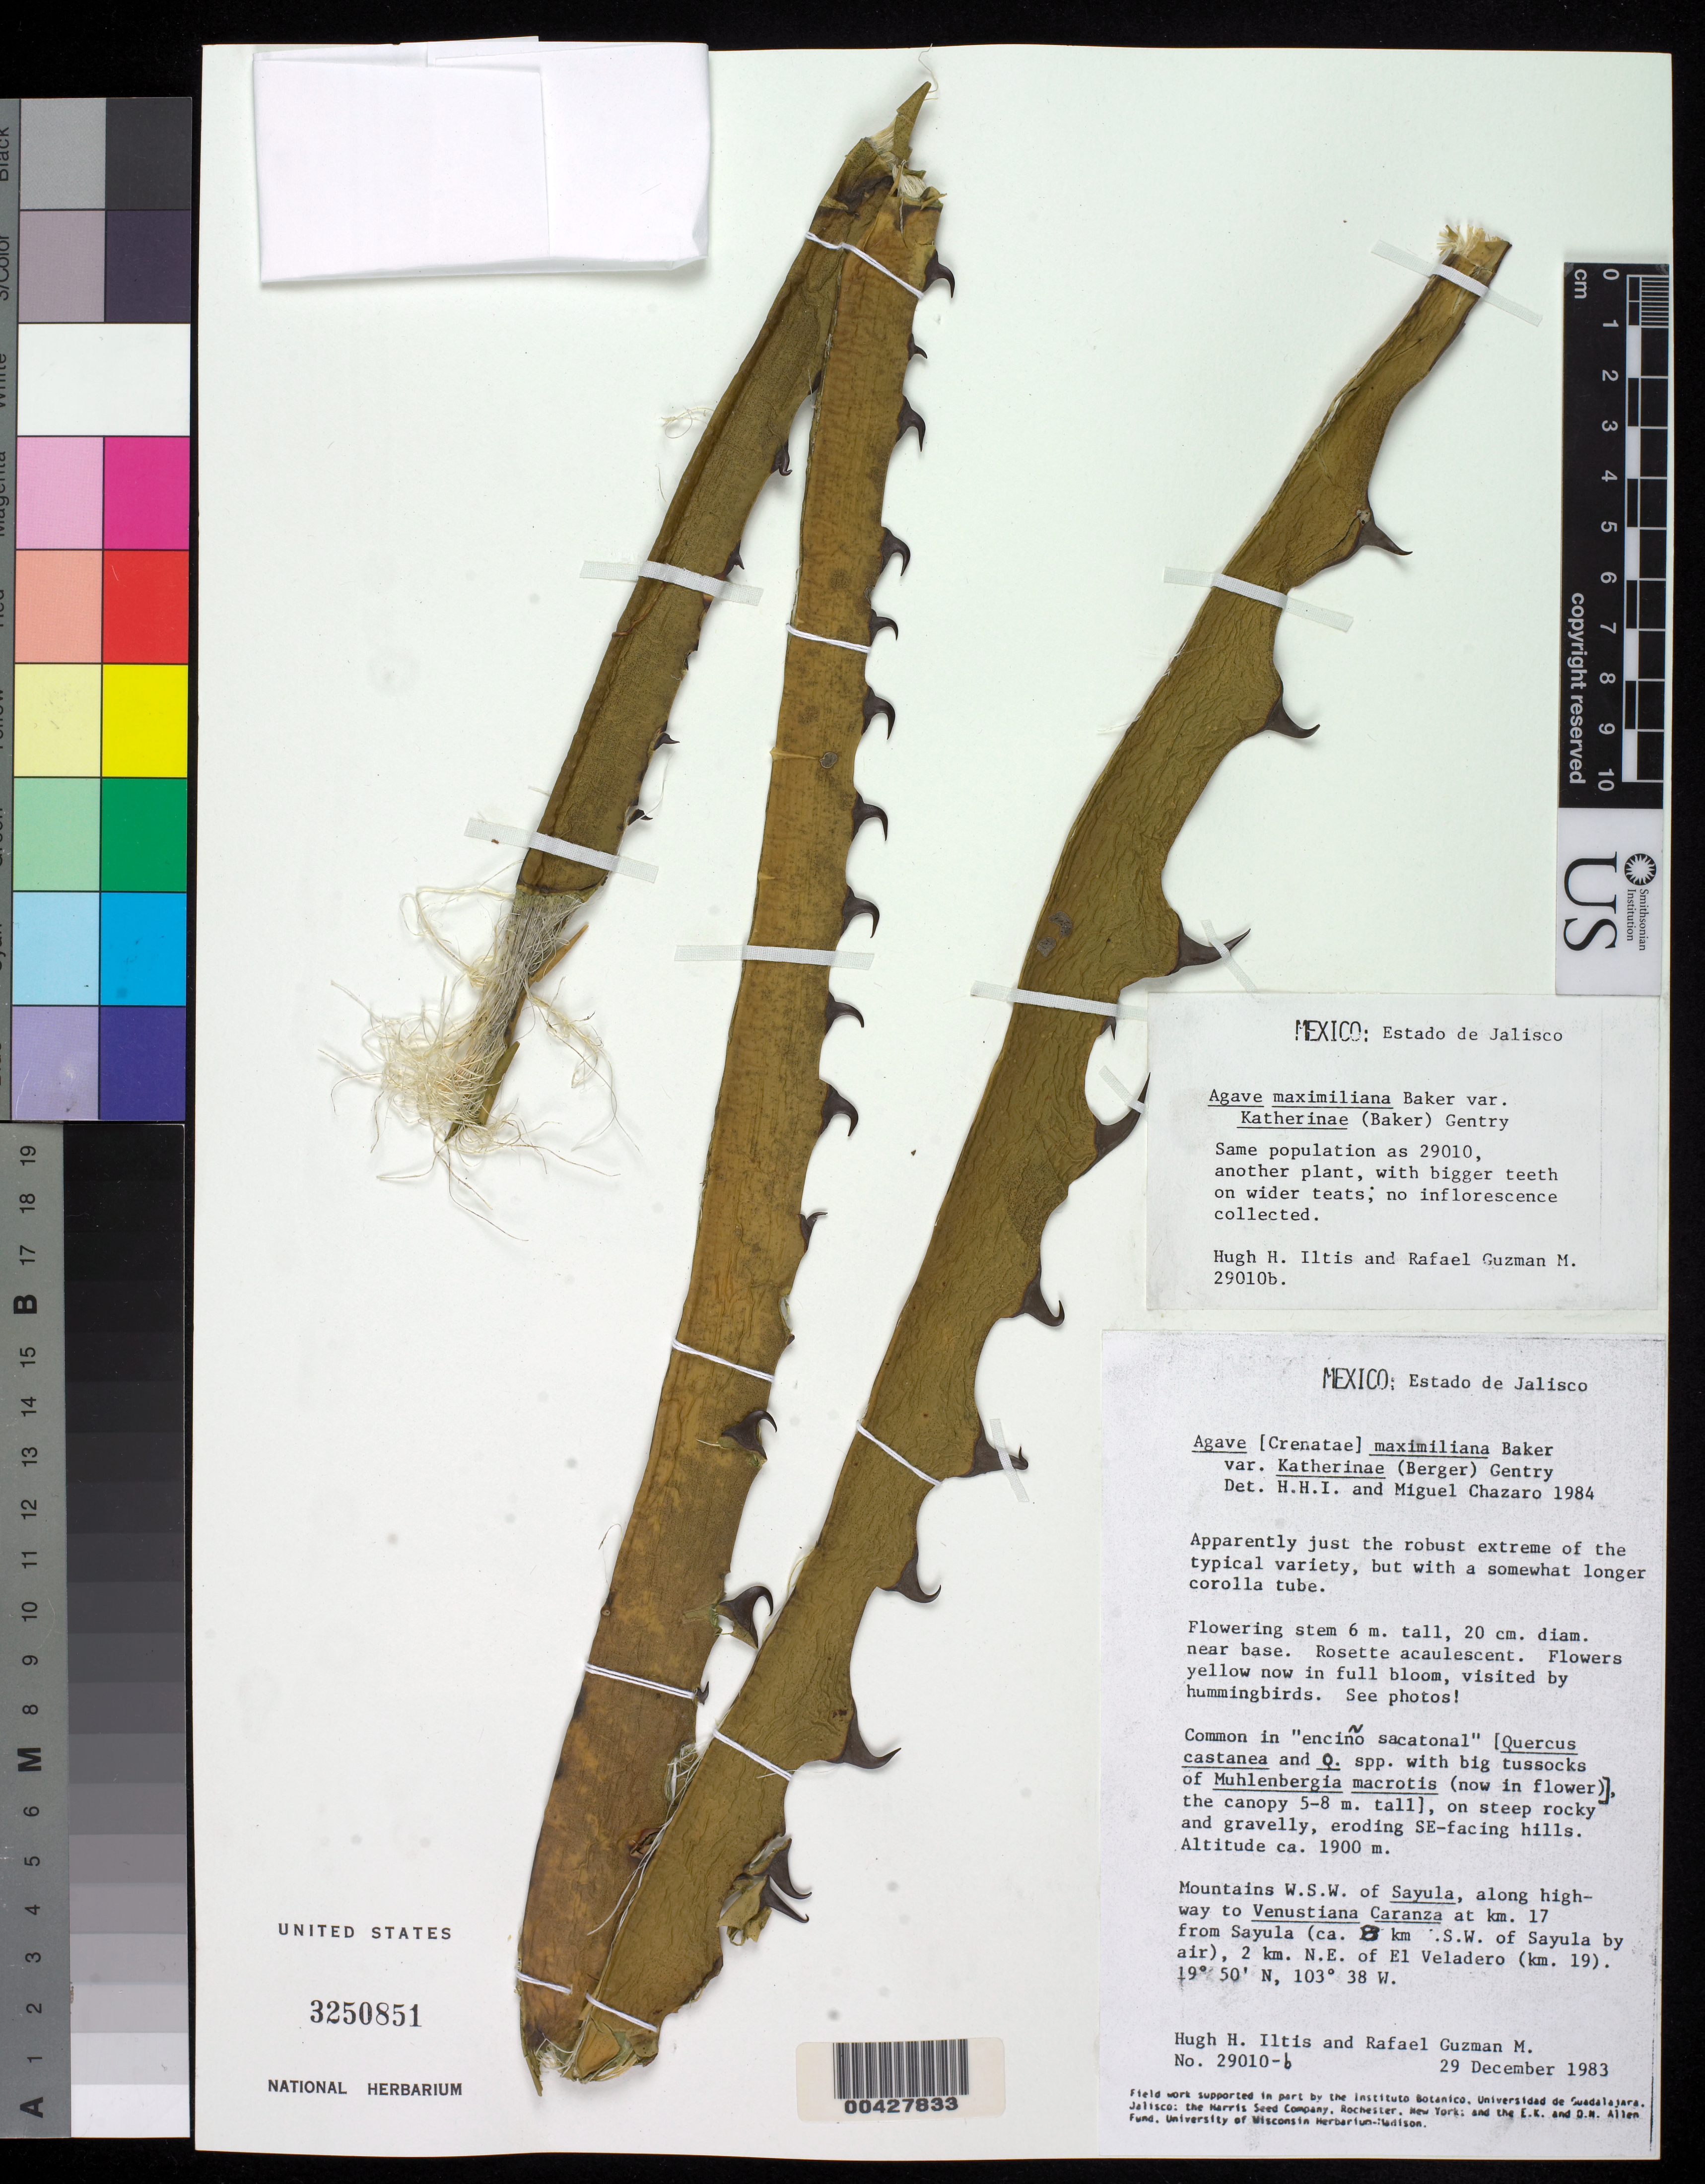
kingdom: Plantae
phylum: Tracheophyta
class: Liliopsida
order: Asparagales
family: Asparagaceae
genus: Agave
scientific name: Agave maximiliana var. katherinae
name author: (A. Berger) Gentry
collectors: H. H. Iltis & R. Guzman-M.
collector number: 29010b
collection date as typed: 29 Dec 1983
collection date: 1983-12-29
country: Mexico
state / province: Jalisco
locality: WSW of Sayula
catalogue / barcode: US 3250851